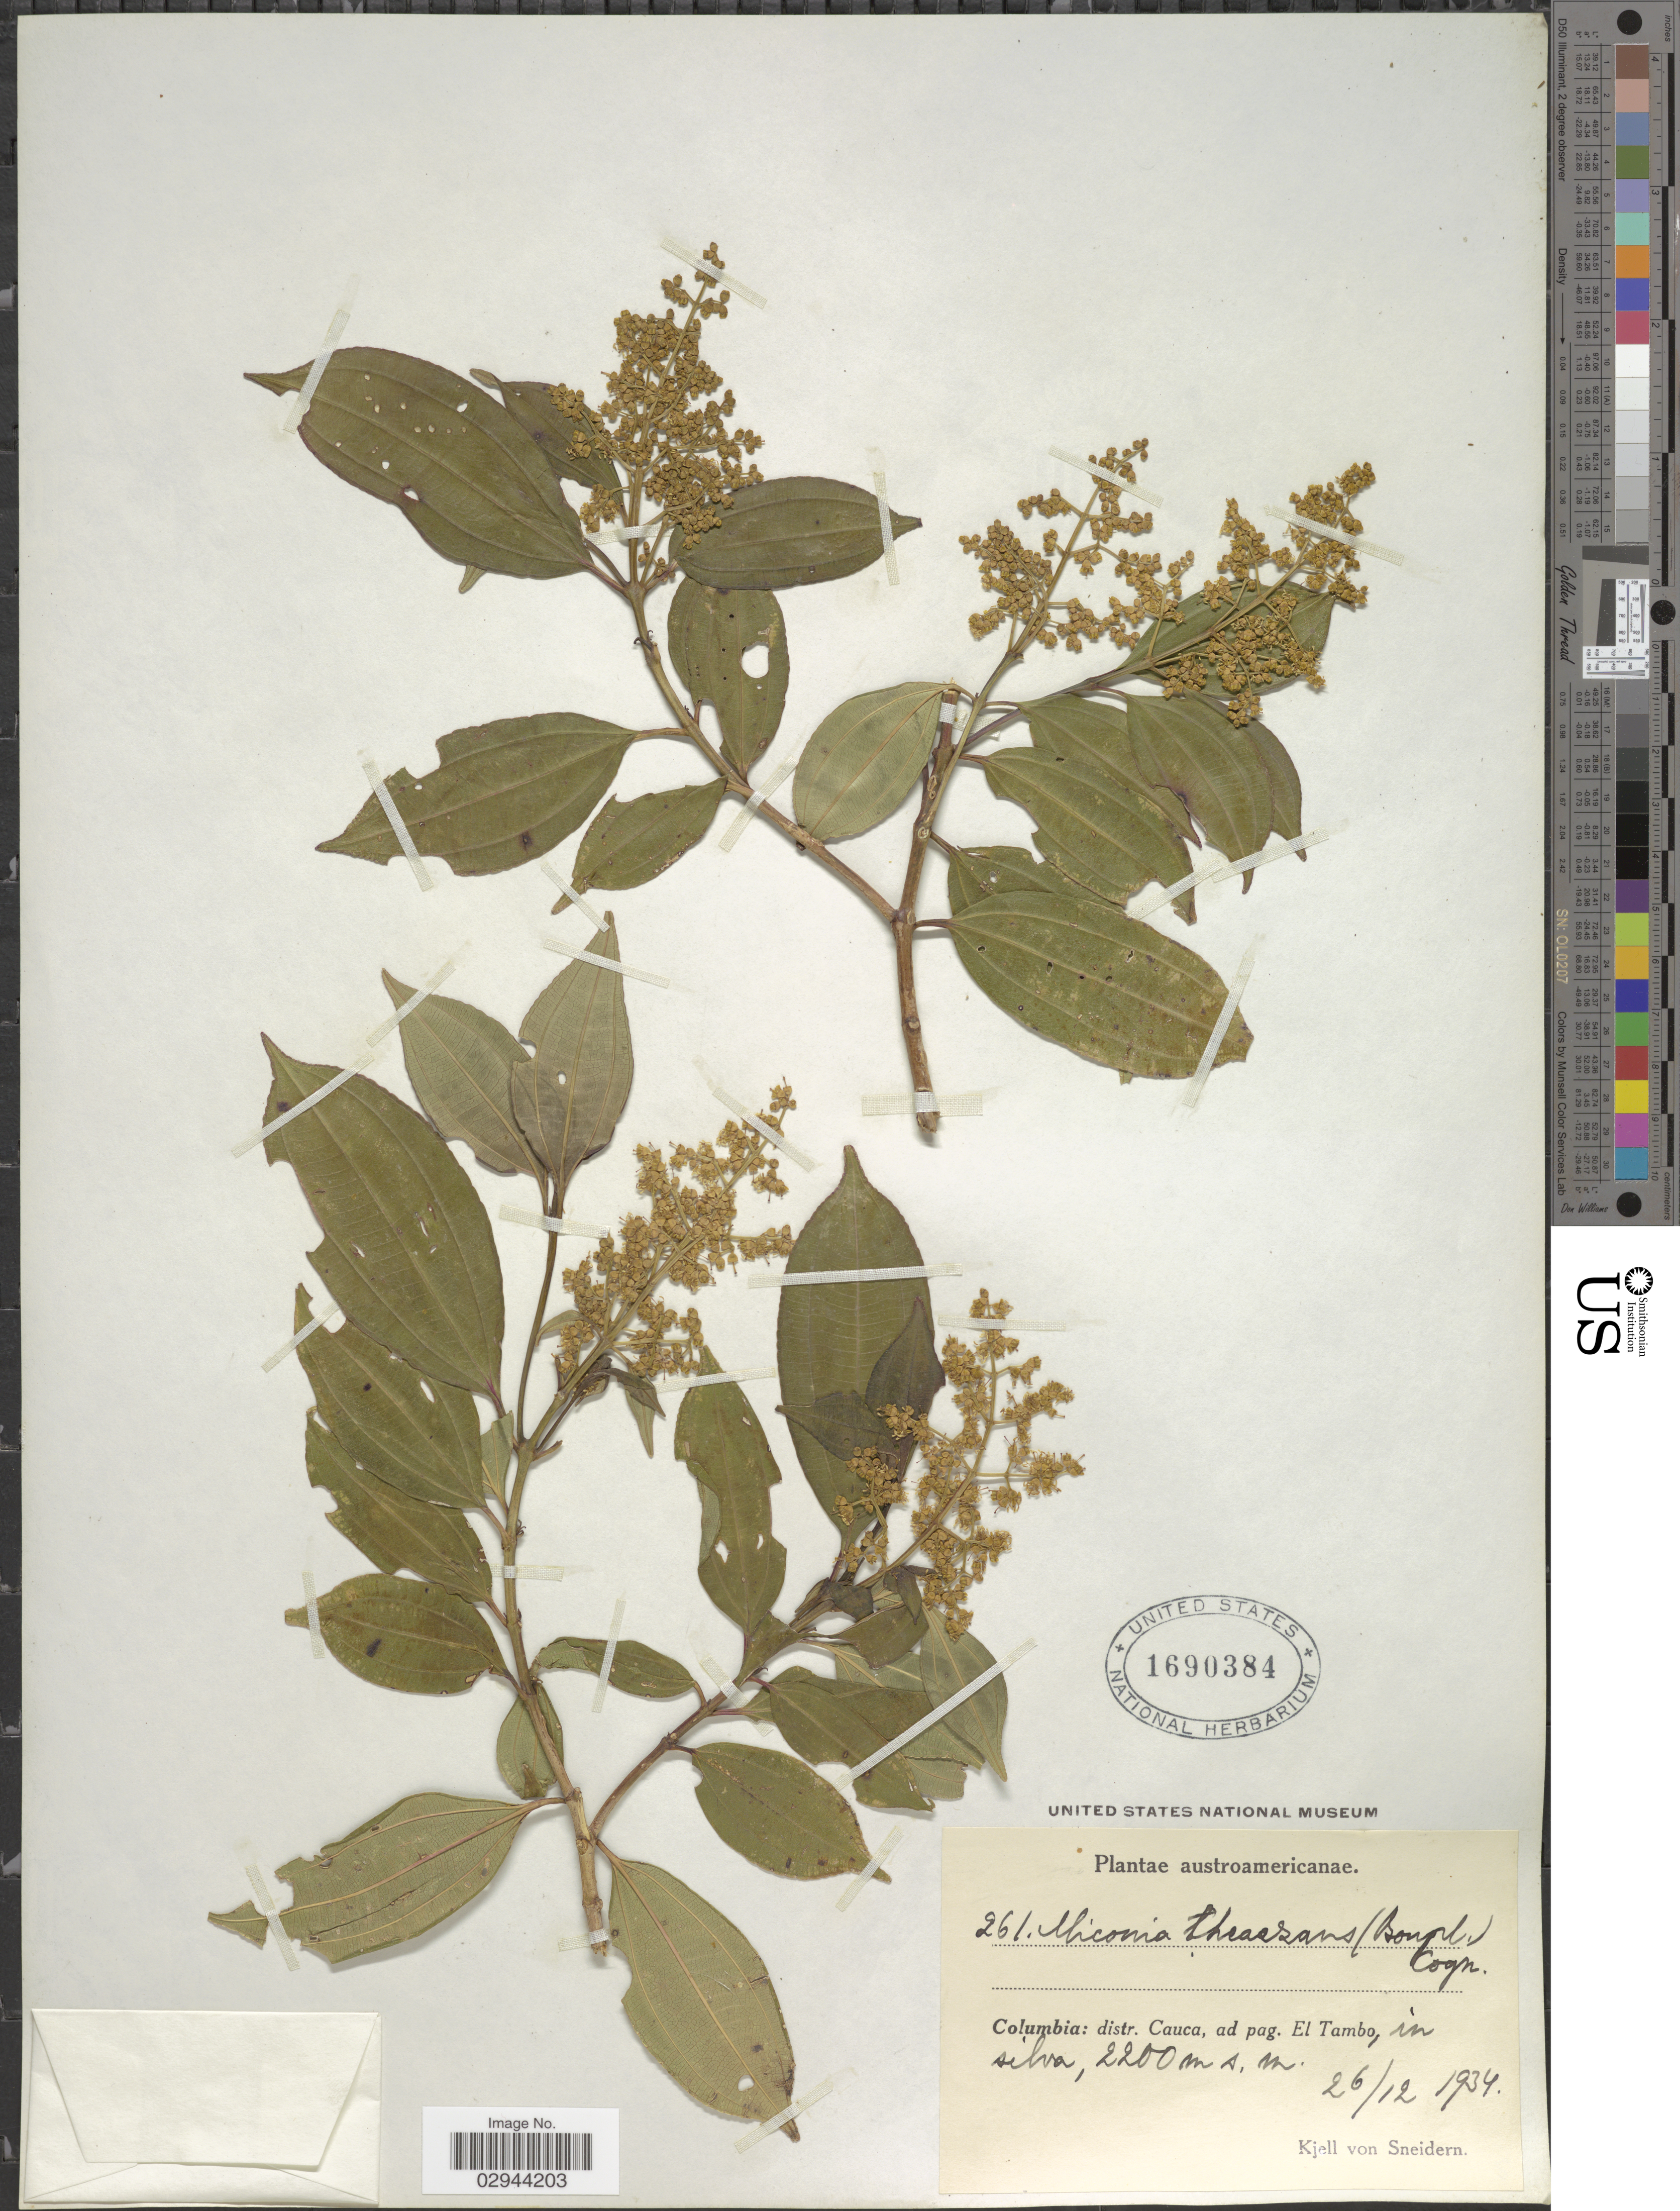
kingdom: Plantae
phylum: Tracheophyta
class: Magnoliopsida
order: Myrtales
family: Melastomataceae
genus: Miconia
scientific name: Miconia theizans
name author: (Bonpl.) Cogn.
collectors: K. von Sneidern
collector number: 261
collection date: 1934-12-26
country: Colombia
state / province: Cauca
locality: Distr. Cauca, ad pag. El Tambo, in silva.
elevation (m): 2200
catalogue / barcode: US 1690384